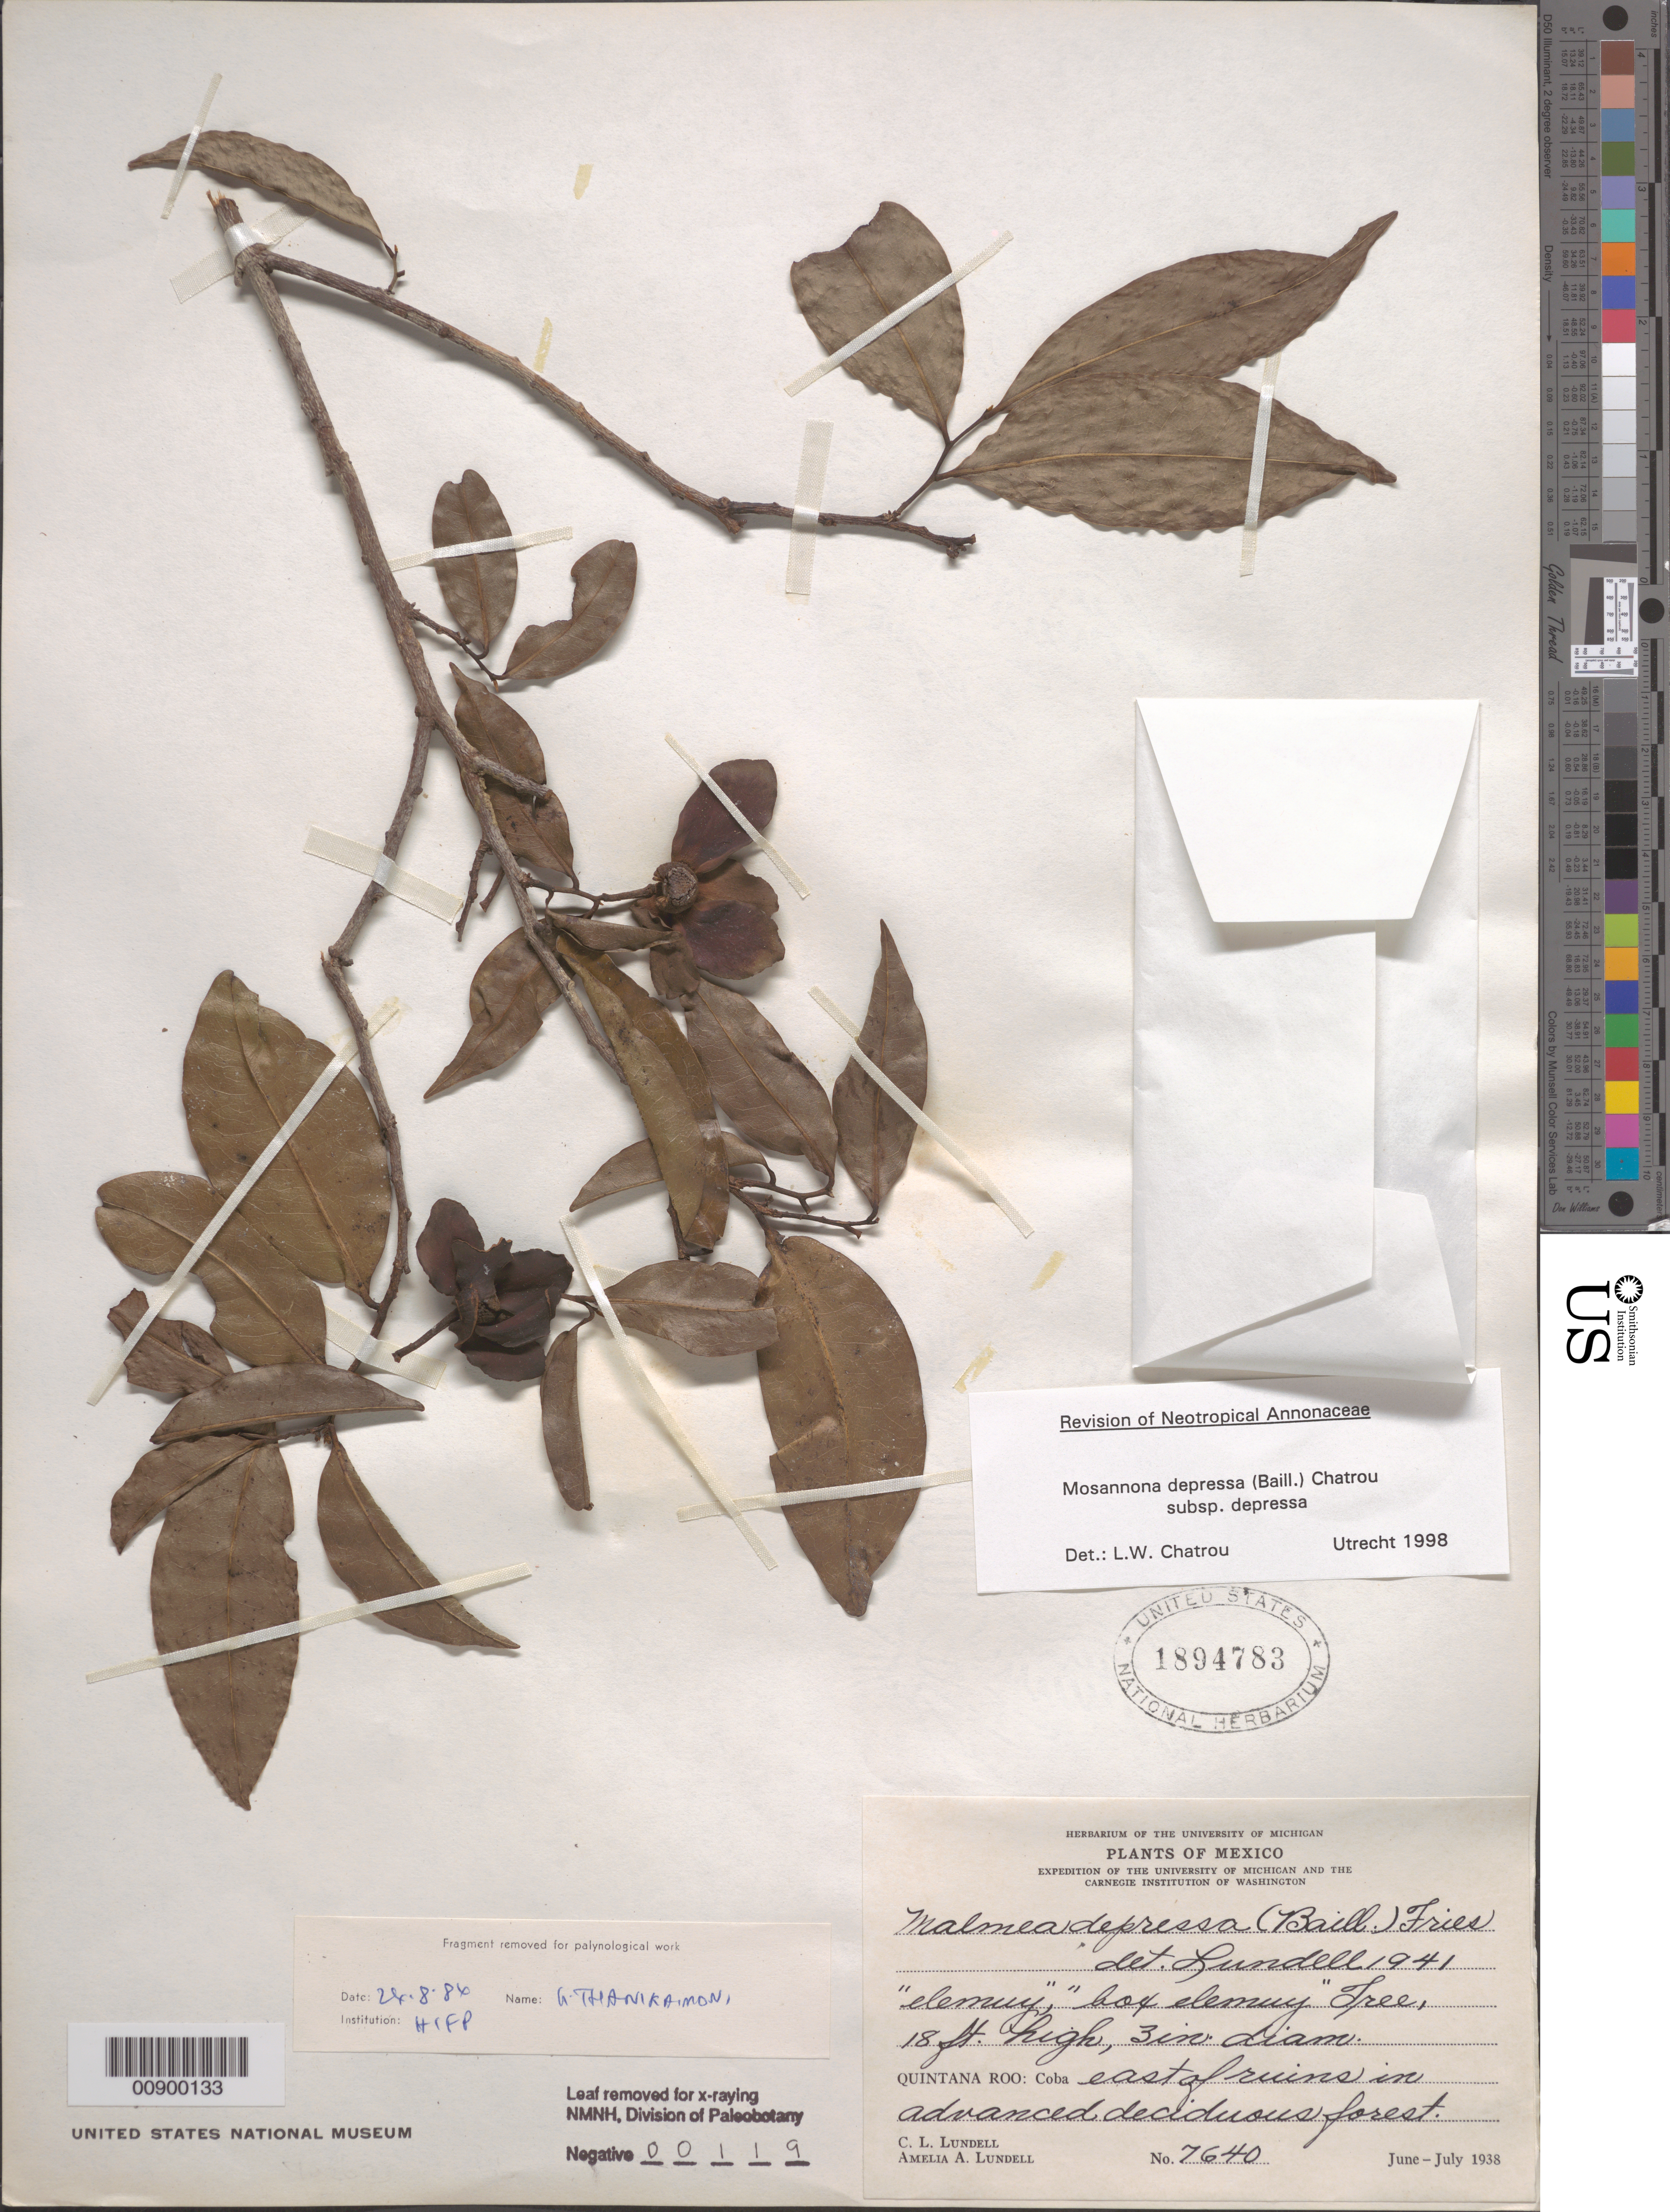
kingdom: Plantae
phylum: Tracheophyta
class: Magnoliopsida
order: Magnoliales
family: Annonaceae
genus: Malmea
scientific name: Malmea depressa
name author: (Baill.) R.E. Fr.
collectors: C. L. Lundell & A. A. Lundell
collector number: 7640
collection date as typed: Jun 1938 to -- Jul 1938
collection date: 1938-06/1938-07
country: Mexico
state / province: Quintana Roo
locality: Quintana Roo: Coba, east of ruins.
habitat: In advanceed deciduous forest.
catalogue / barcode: US 1894783